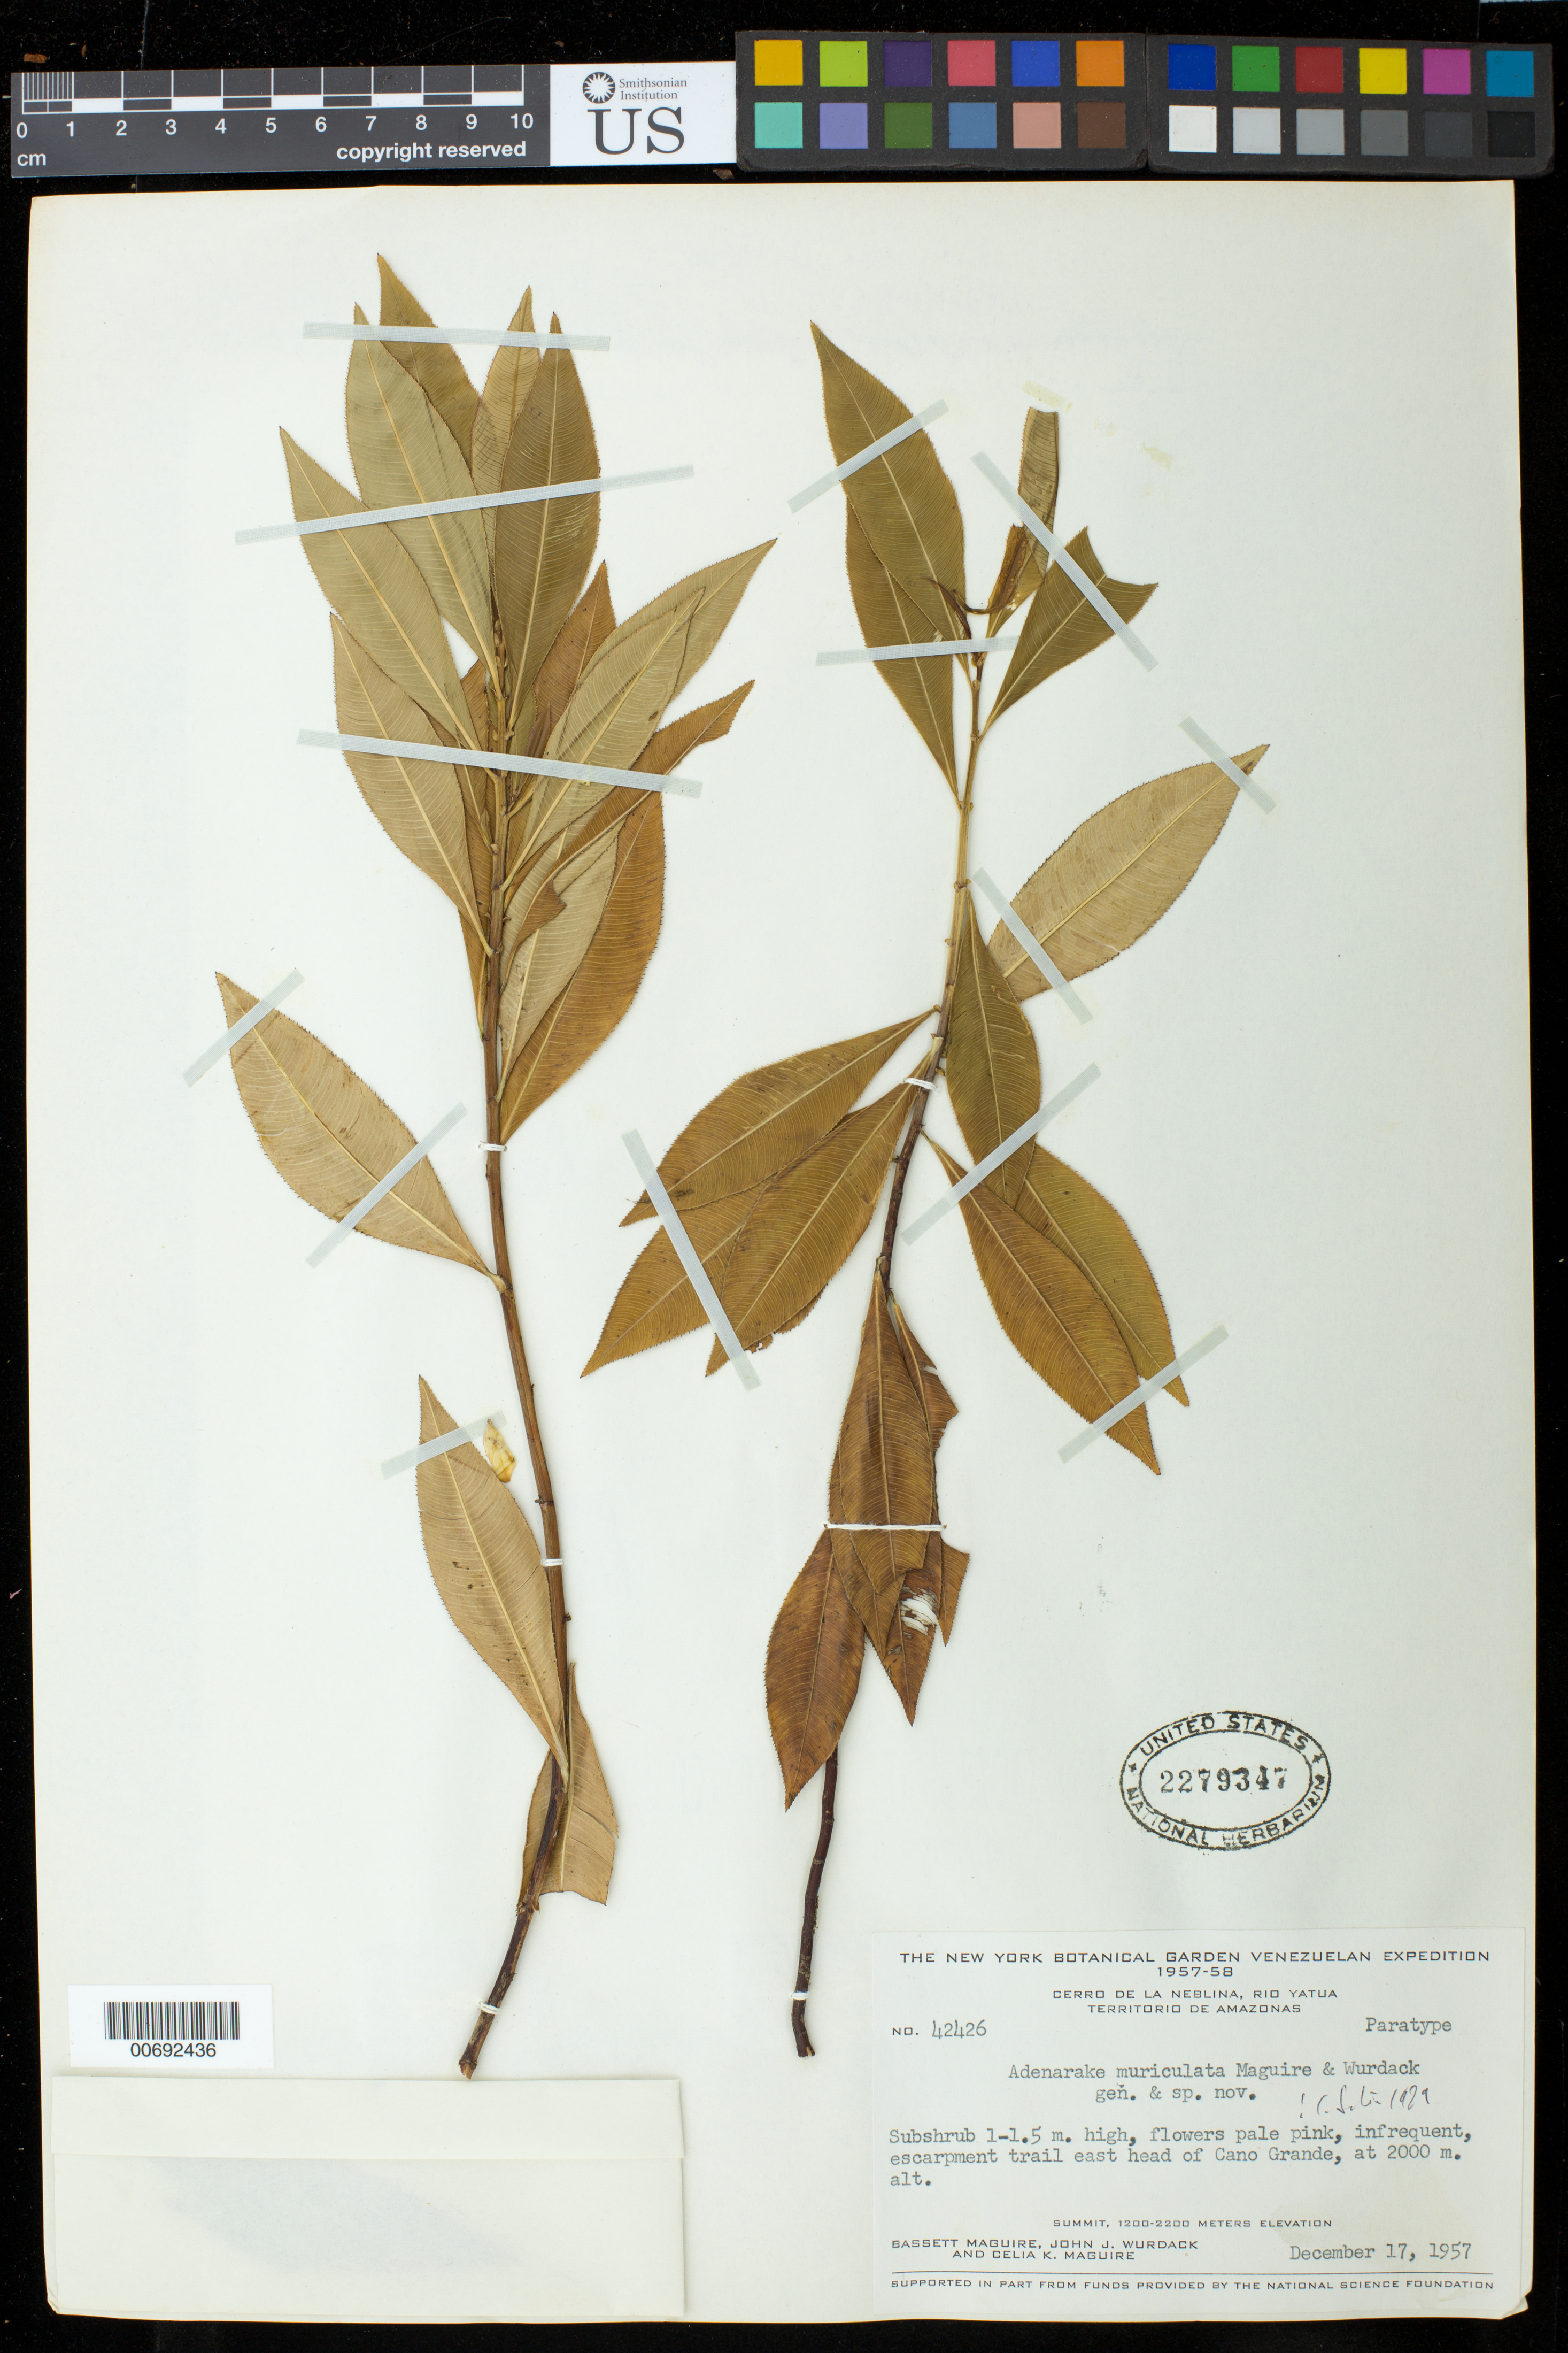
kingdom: Plantae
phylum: Tracheophyta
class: Magnoliopsida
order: Malpighiales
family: Ochnaceae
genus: Adenarake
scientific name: Adenarake muriculata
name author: Maguire & Wurdack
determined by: Sastre, C. H. L.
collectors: B. Maguire, J. J. Wurdack & C. K. Maguire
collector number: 42426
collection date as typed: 17-Dec-57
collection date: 1957-12-17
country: Venezuela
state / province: Amazonas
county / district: Río Negro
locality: Cerro de la Neblina, Río Yatua, Caño Grande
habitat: Escarpment trail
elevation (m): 2000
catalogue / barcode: US 2279347